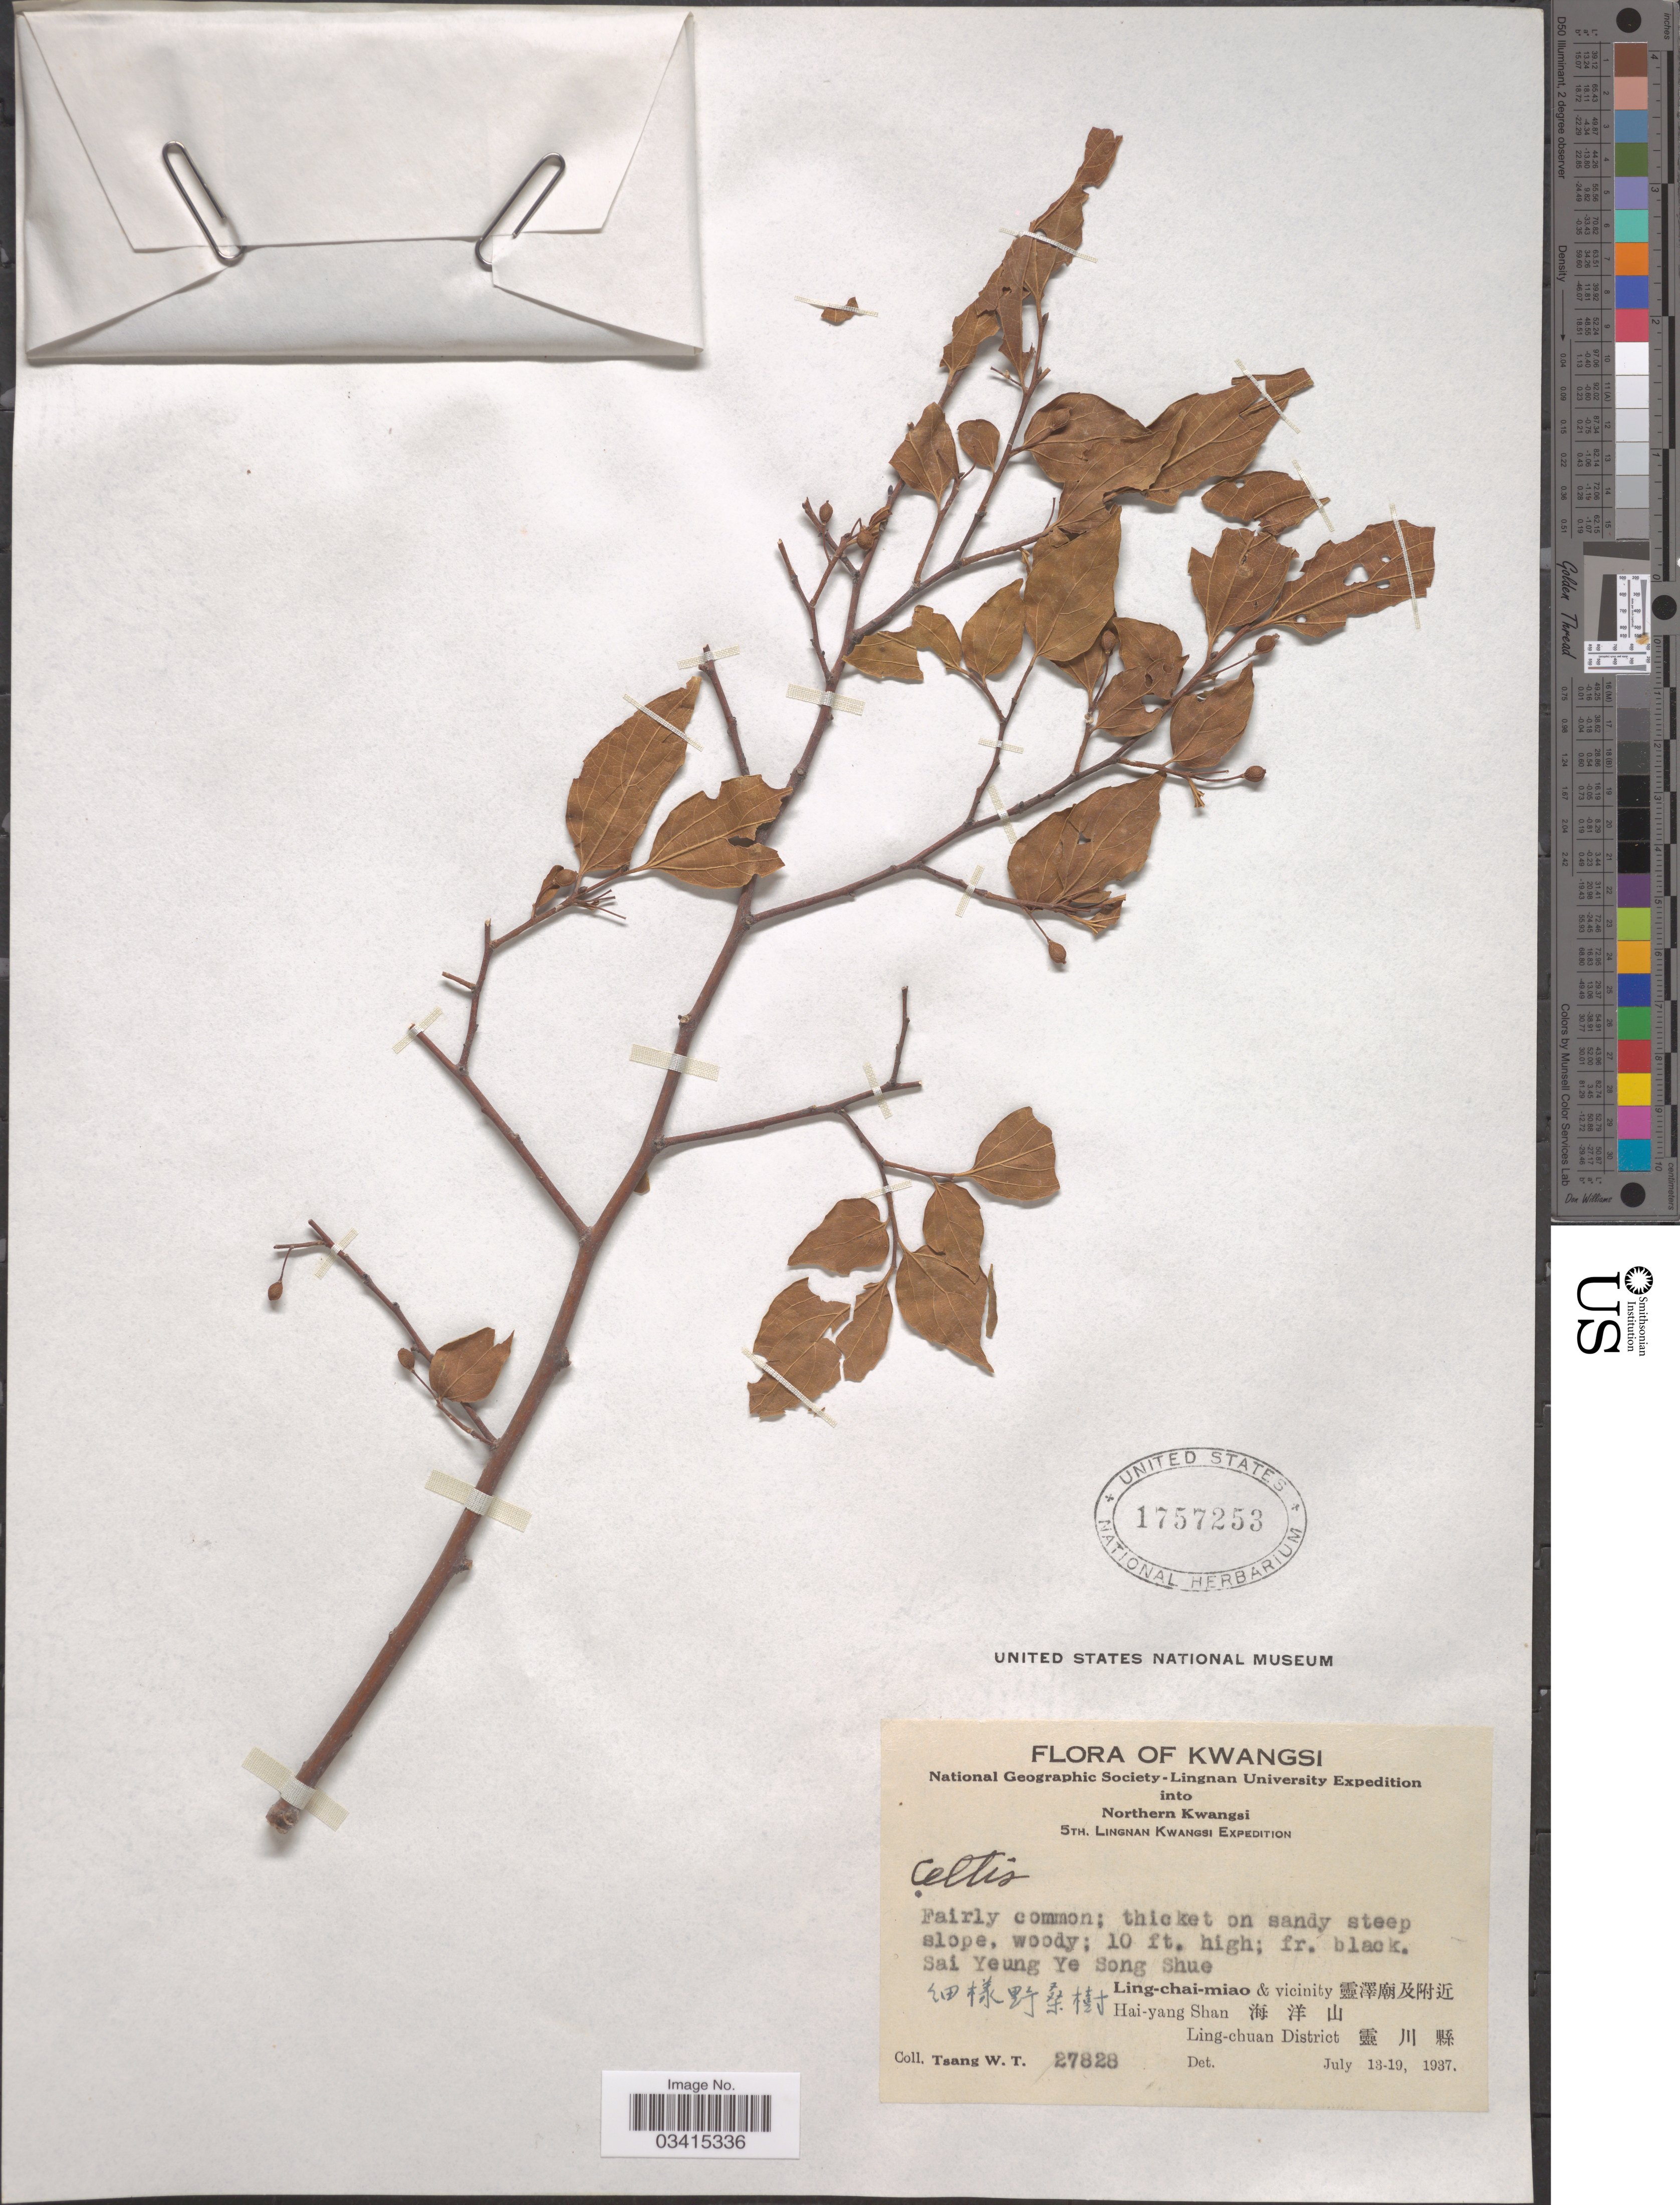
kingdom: Plantae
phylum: Tracheophyta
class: Magnoliopsida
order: Rosales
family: Cannabaceae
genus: Celtis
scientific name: Celtis sp.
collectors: W. T. Tsang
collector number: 27828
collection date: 1937-07-13/1937-07-19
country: China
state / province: Guangxi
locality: Sai Yeung Ye Song Shue. Ling-chai-miao & vicinity Hai-yang Shan Ling-chuan District.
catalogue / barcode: US 1757253